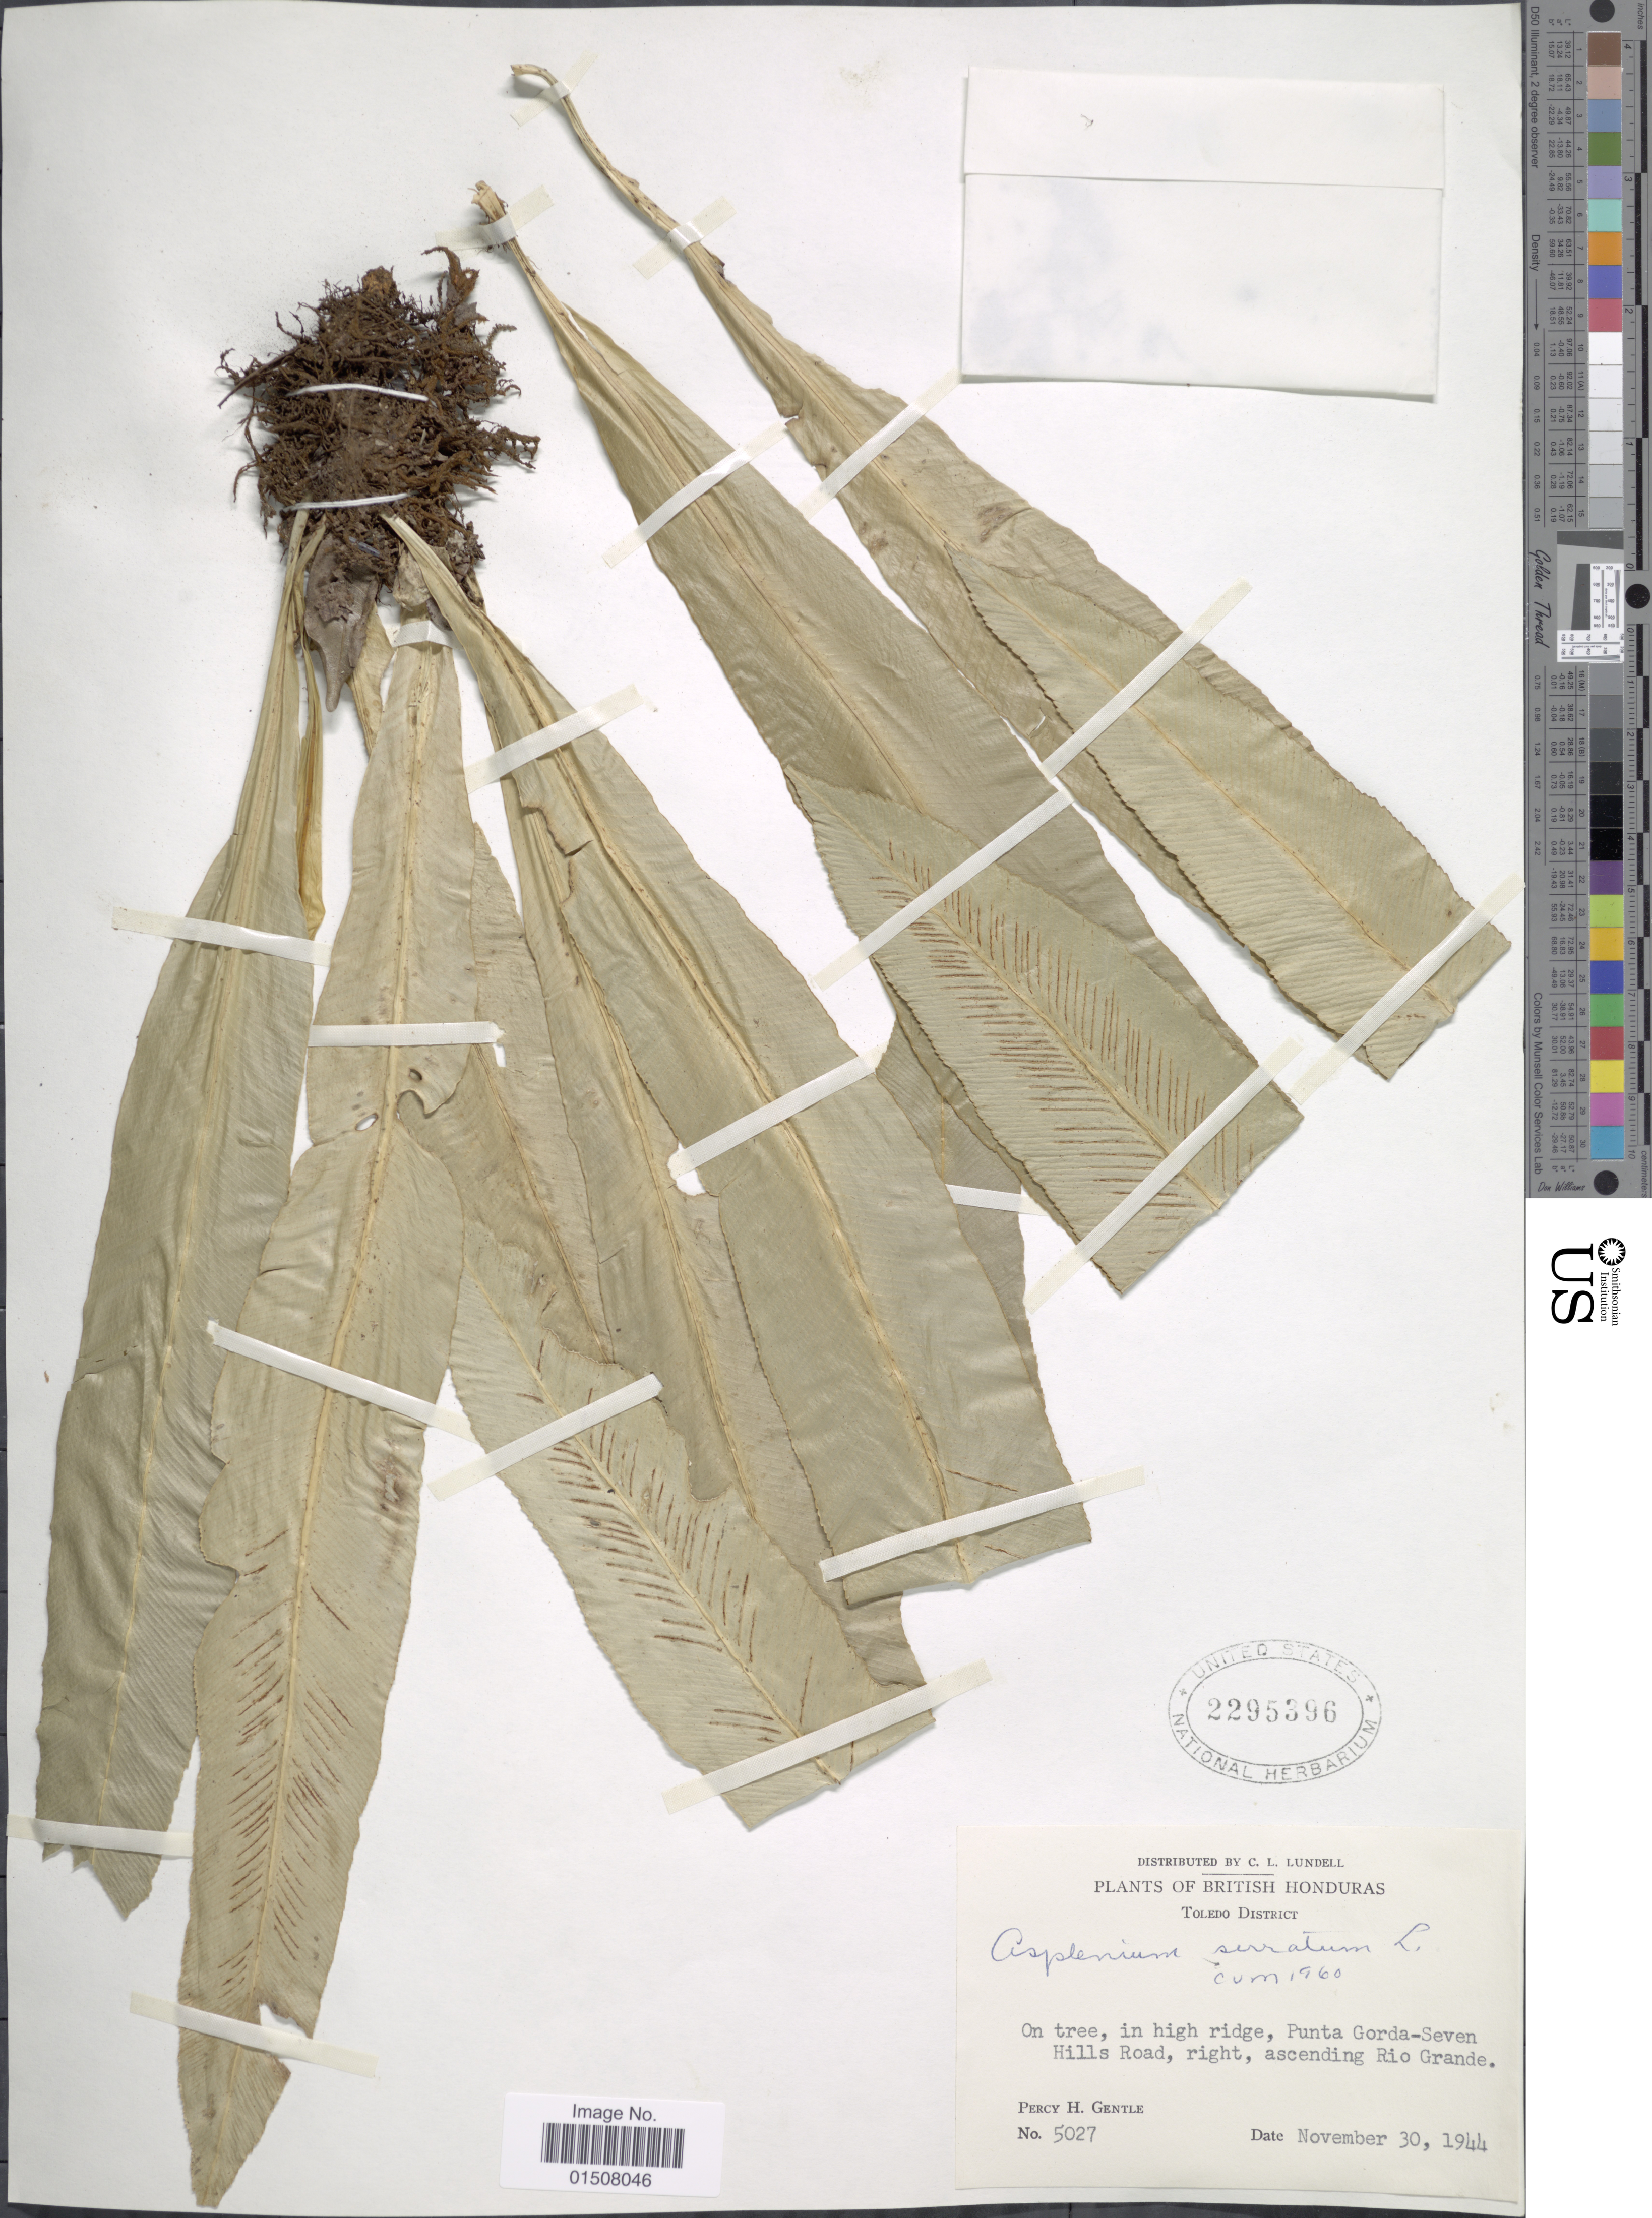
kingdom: Plantae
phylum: Tracheophyta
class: Polypodiopsida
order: Polypodiales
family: Aspleniaceae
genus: Asplenium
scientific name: Asplenium serratum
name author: L.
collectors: P. H. Gentle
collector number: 5027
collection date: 1944-11-30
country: Belize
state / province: Toledo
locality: British Honduras, Punta Gorda-Seven Hills Road, right, ascending Rio Grande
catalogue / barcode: US 2295396